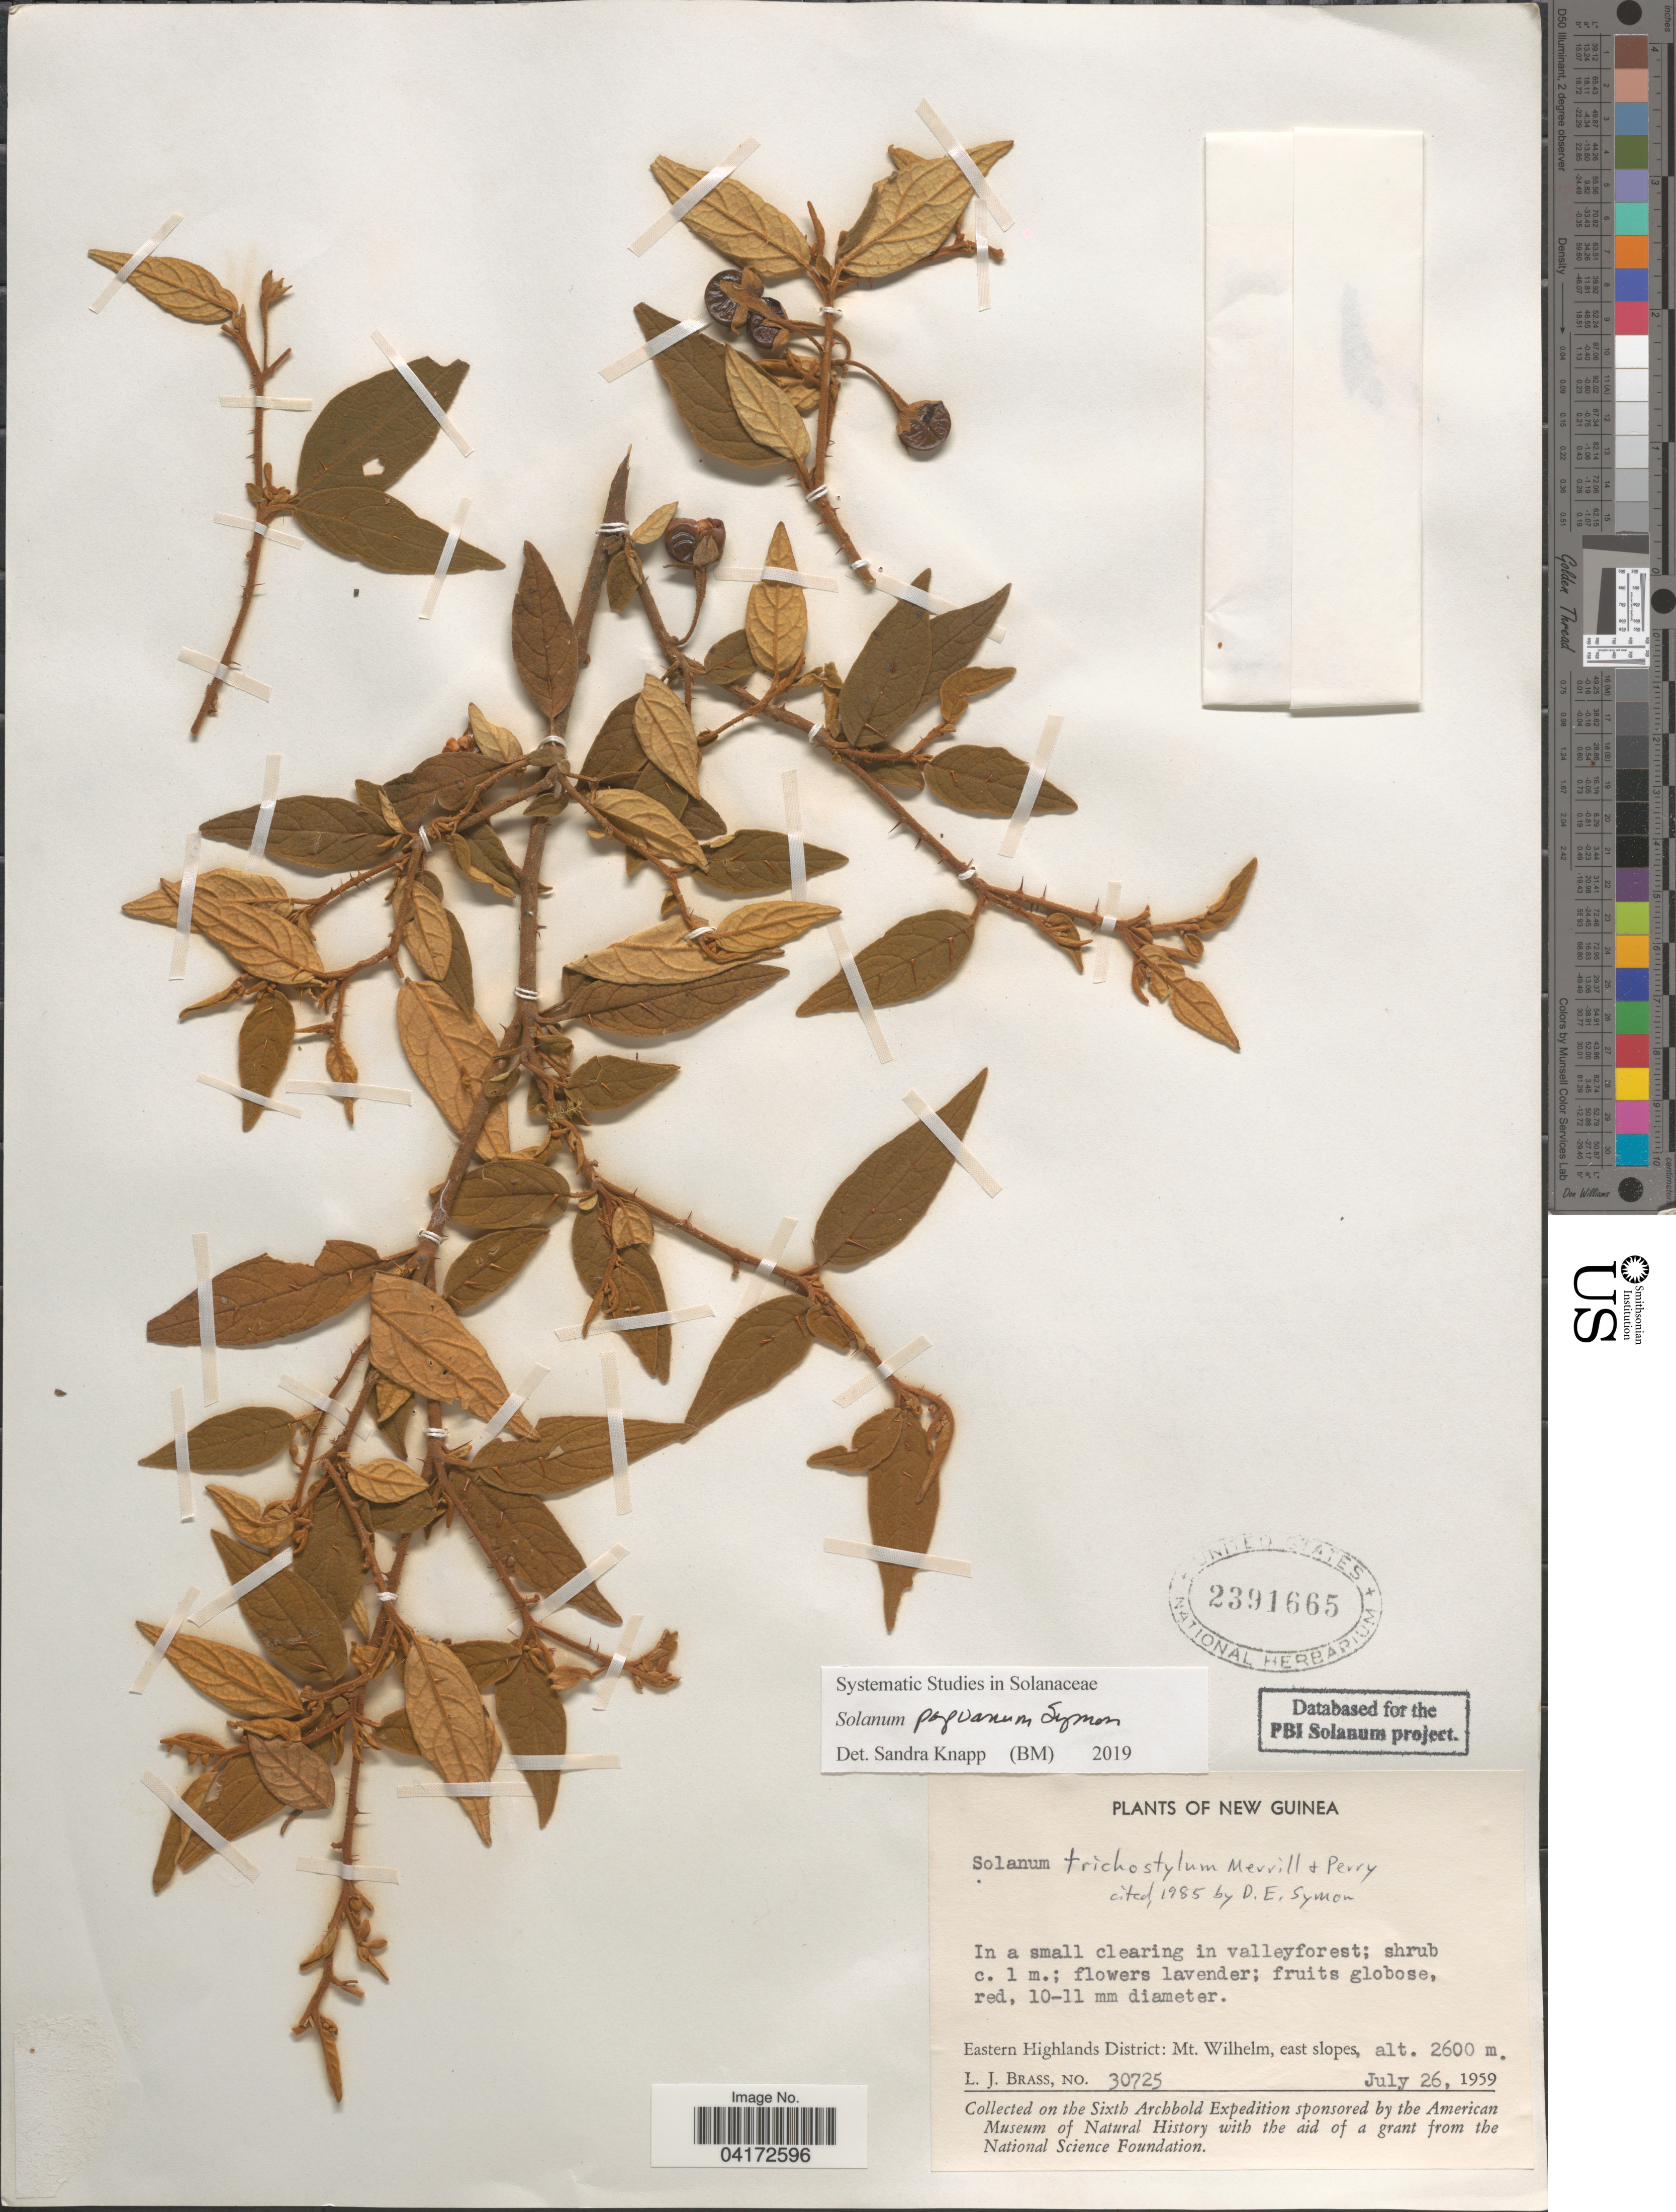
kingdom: Plantae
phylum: Tracheophyta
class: Magnoliopsida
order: Solanales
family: Solanaceae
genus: Solanum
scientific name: Solanum papuanum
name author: Symon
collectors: L. J. Brass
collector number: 30725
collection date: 1959-07-26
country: Papua New Guinea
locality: New Guinea. Eastern Highlands District: Mt. Wilhelm, east slopes. Sixth Archbold Expedition.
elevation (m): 2600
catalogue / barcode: US 2391665